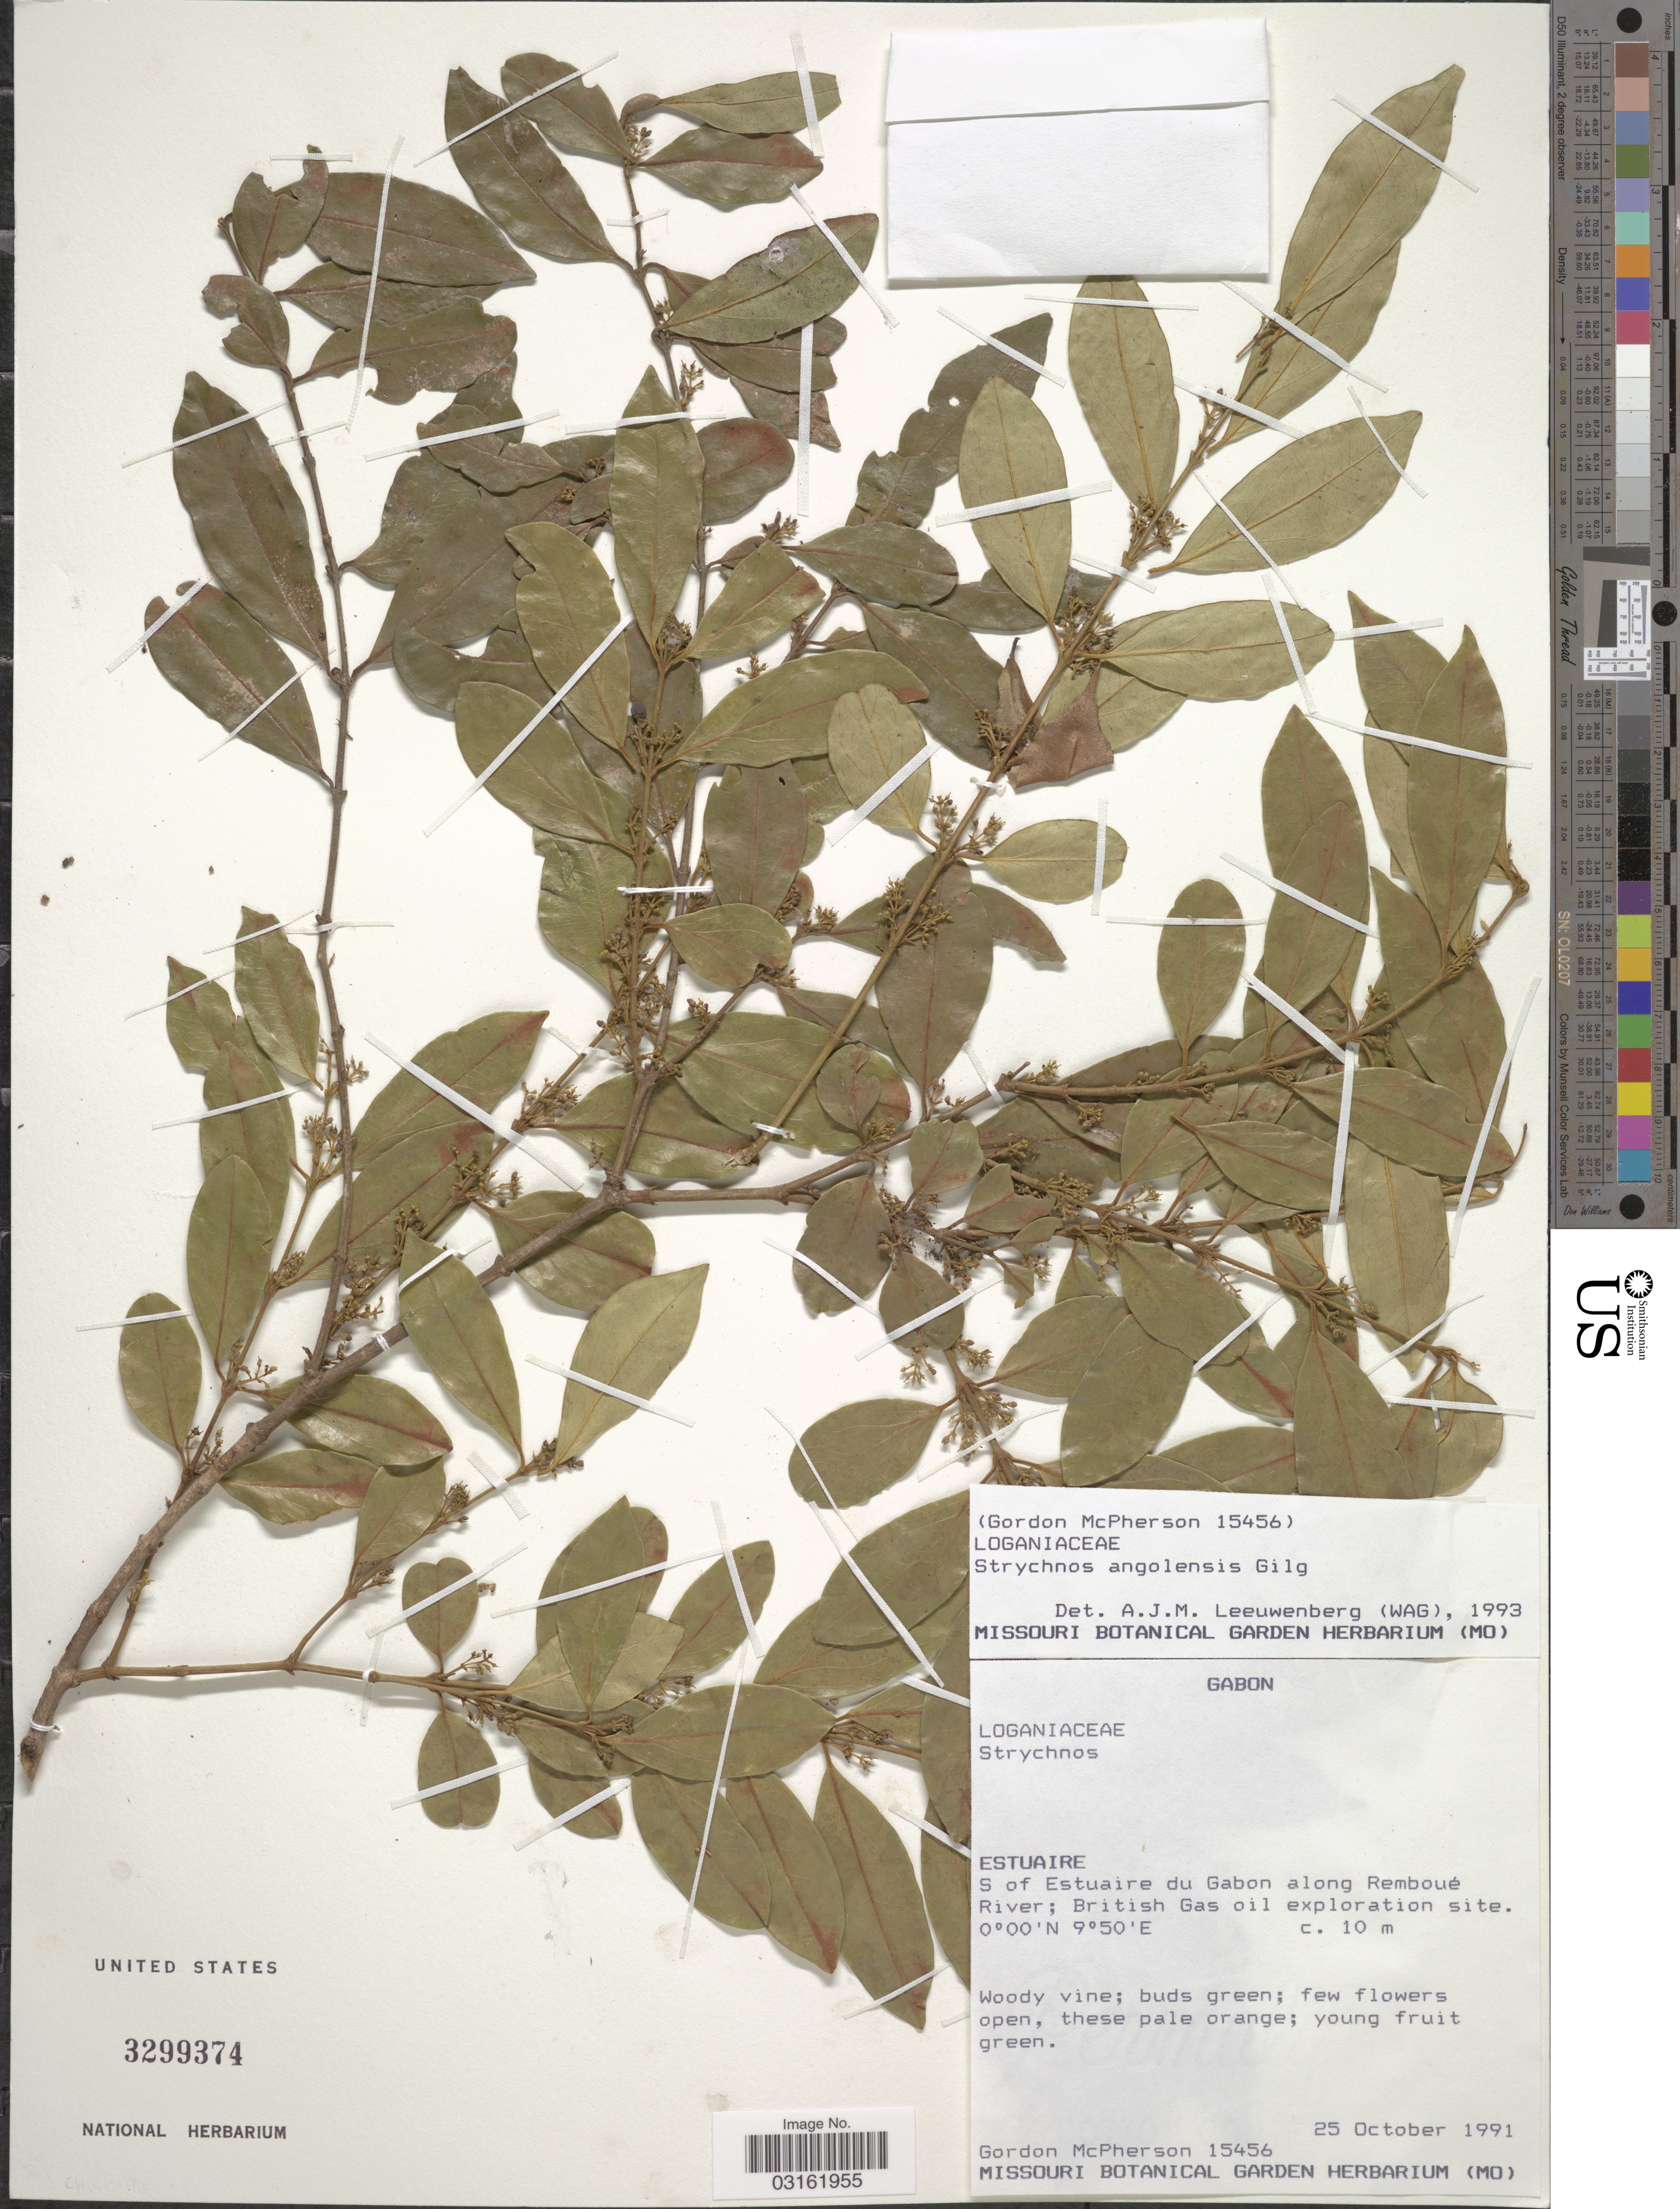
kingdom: Plantae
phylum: Tracheophyta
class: Magnoliopsida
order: Gentianales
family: Loganiaceae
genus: Strychnos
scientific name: Strychnos angolensis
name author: Gilg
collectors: G. McPherson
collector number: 15456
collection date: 1991-10-25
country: Gabon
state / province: Estuaire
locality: S of Estuaire du Gabon along Remboué River; British Gas oil exploration site.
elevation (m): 10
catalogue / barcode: US 3299374